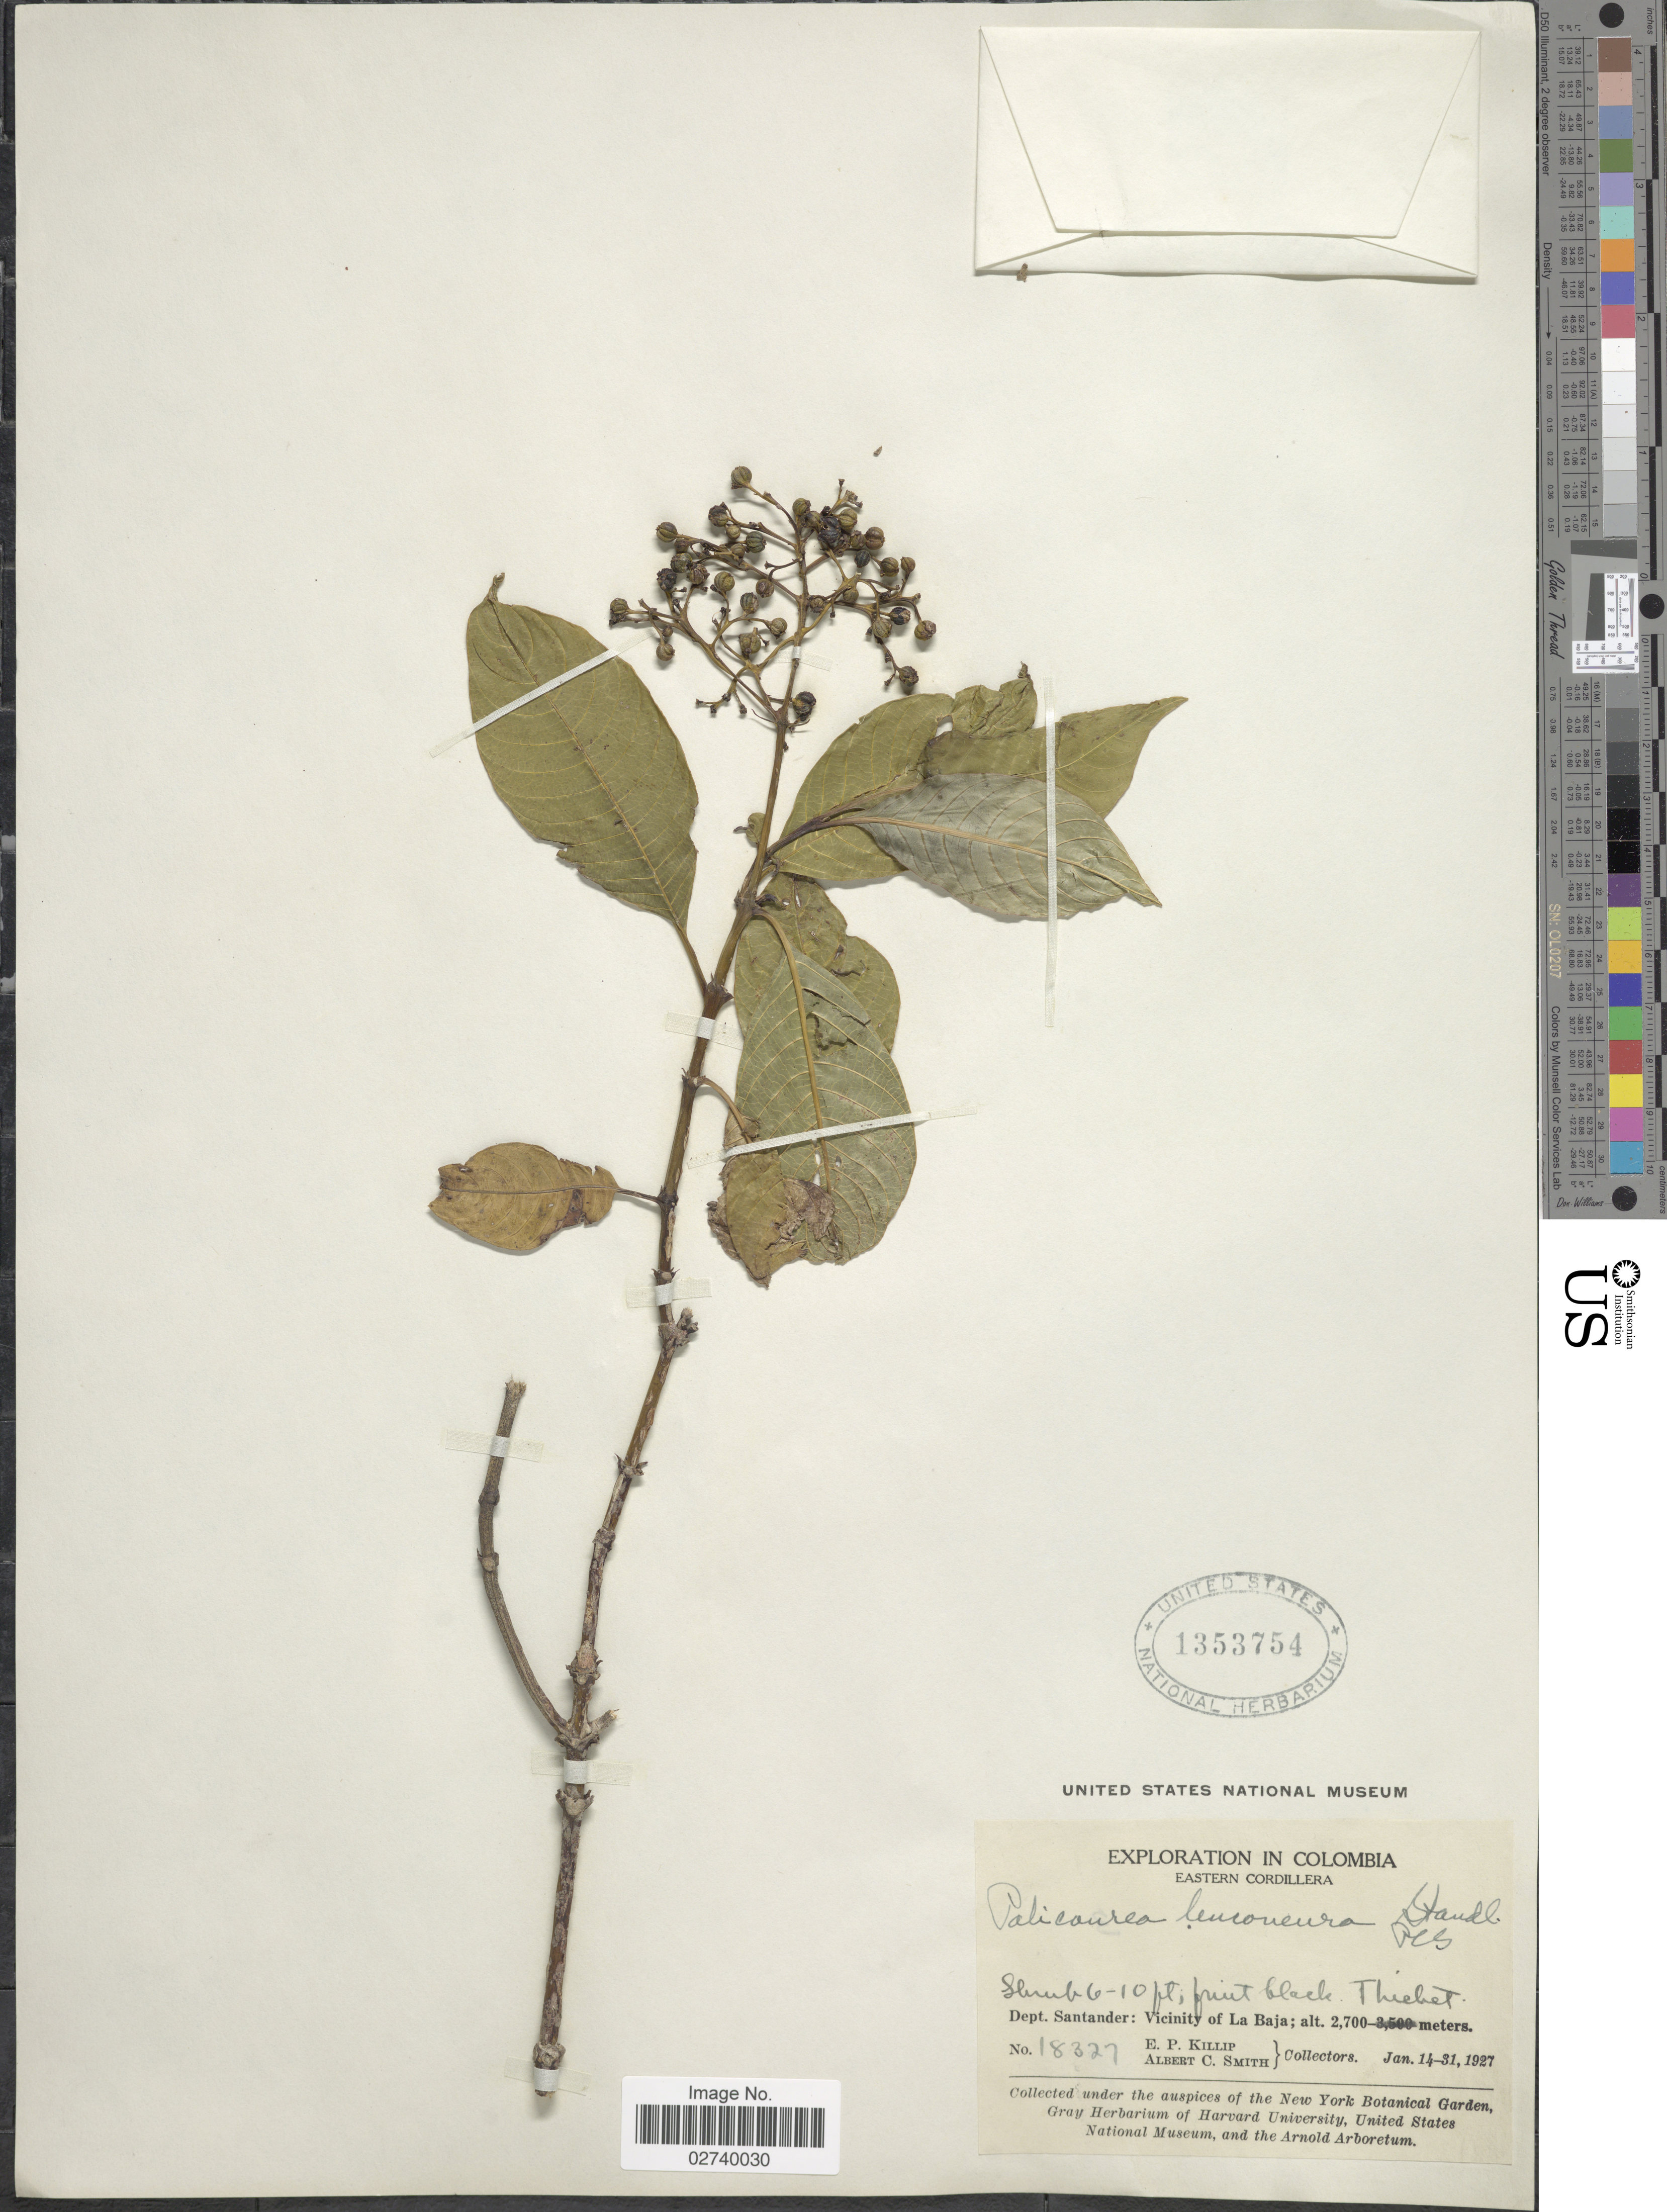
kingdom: Plantae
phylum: Tracheophyta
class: Magnoliopsida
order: Gentianales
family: Rubiaceae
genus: Palicourea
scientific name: Palicourea leuconeura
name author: Standl.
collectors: E. P. Killip & A. C. Smith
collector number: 18327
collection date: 1927-01-14/1927-01-31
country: Colombia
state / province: Santander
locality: Vicinity of La Baja. Eastern Cordillera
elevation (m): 2700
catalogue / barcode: US 1353754